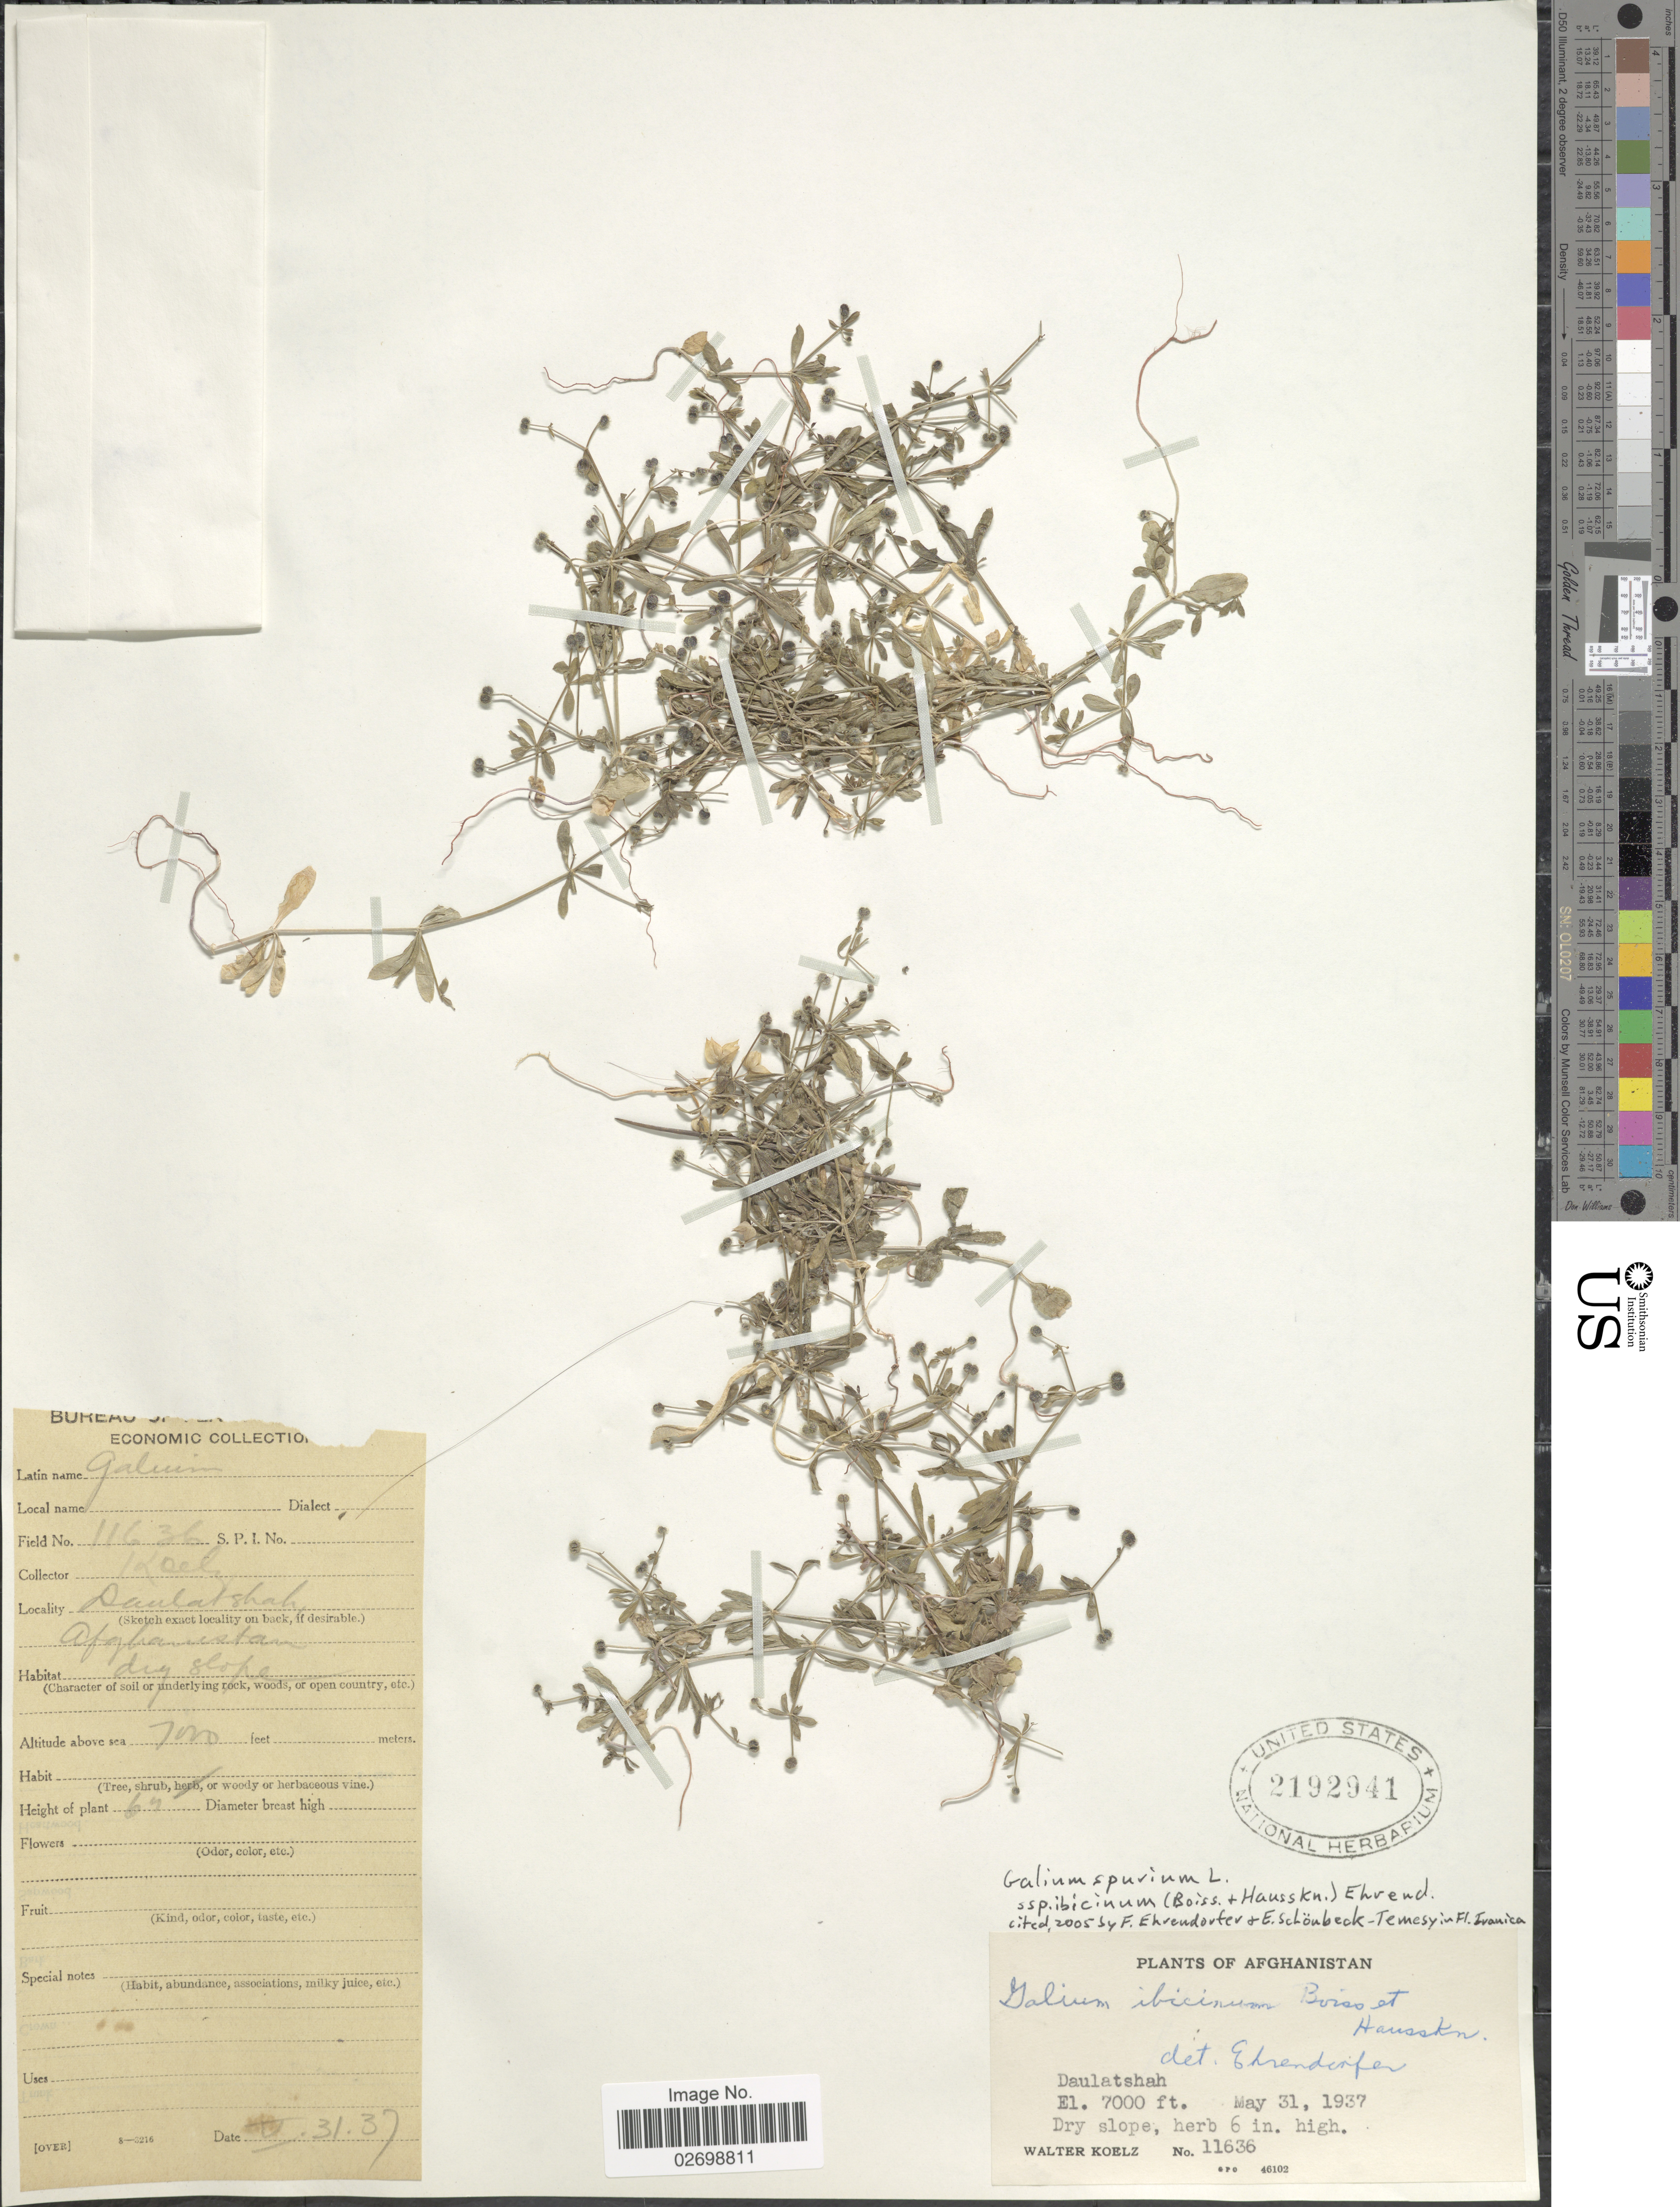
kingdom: Plantae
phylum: Tracheophyta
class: Magnoliopsida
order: Gentianales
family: Rubiaceae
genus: Galium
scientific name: Galium spurium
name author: L.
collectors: W. N. Koelz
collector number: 11636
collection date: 1937-05-31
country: Afghanistan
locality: Daulatshah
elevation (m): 2134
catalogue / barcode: US 2192941